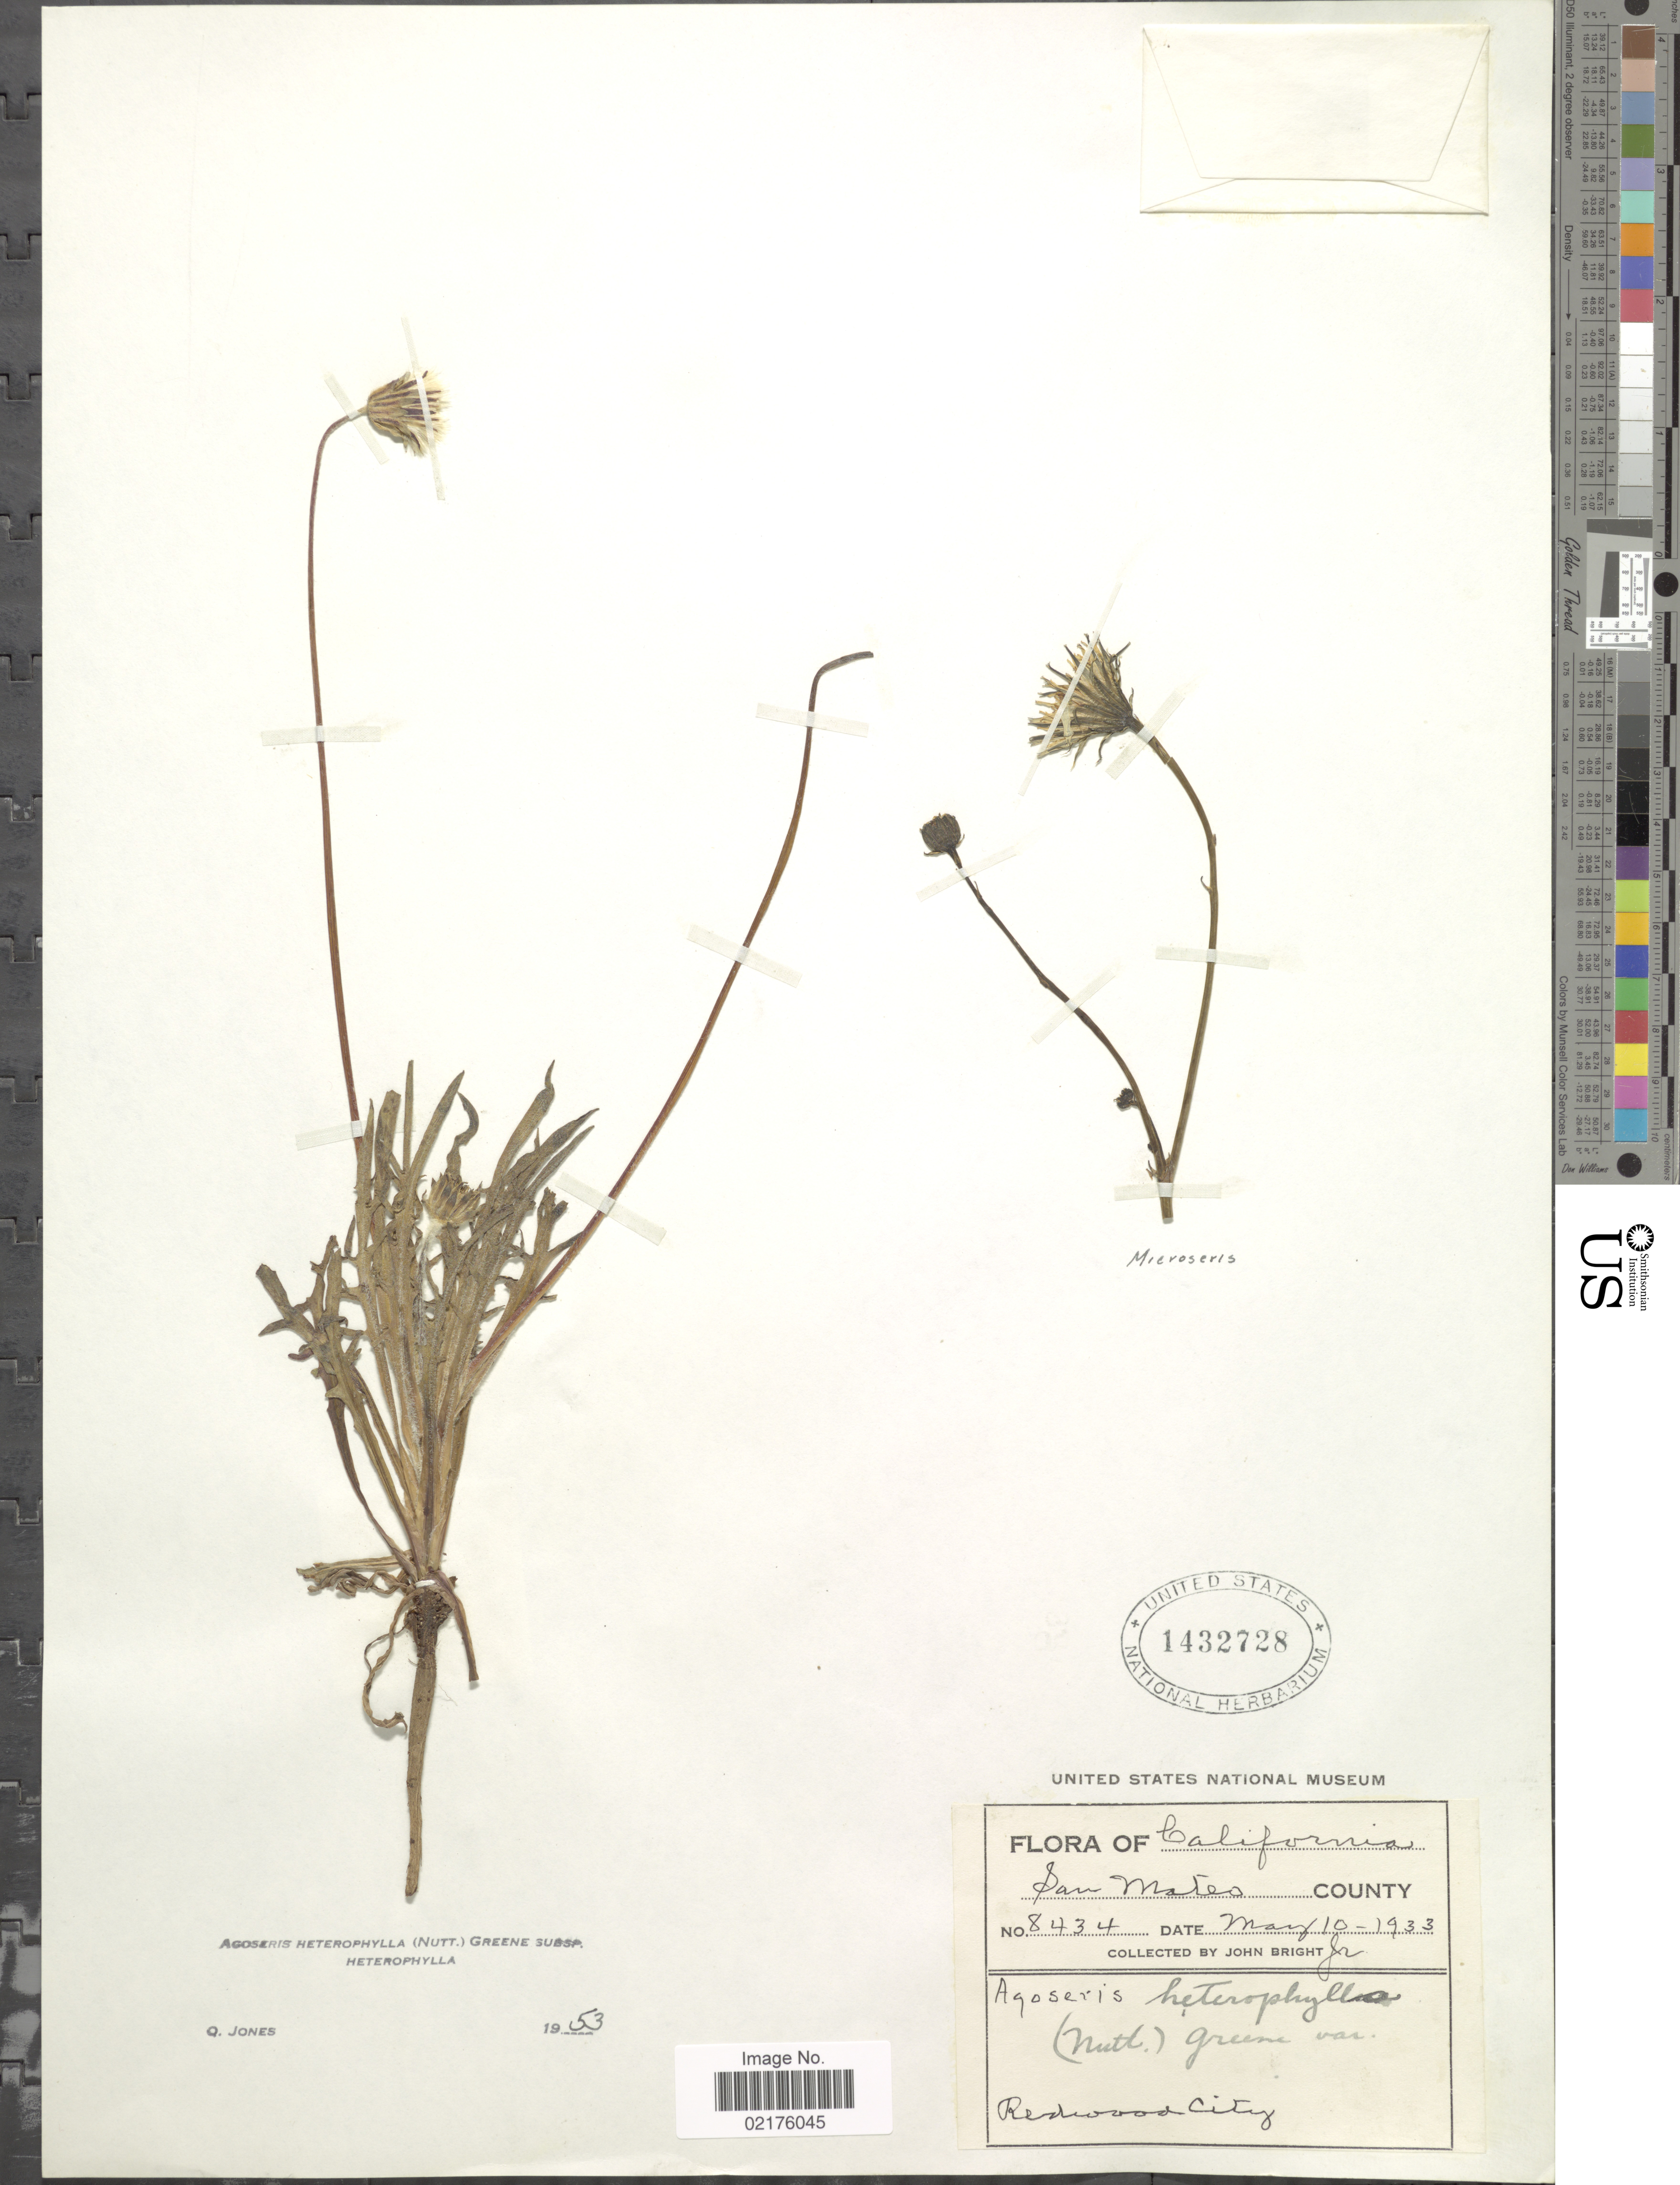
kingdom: Plantae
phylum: Tracheophyta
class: Magnoliopsida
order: Asterales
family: Asteraceae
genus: Agoseris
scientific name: Agoseris heterophylla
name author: (Nutt.) Greene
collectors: J. Bright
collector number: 8434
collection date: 1933-05-10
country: United States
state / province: California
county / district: San Mateo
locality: San Mateo County, Redwood City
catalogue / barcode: US 1432728